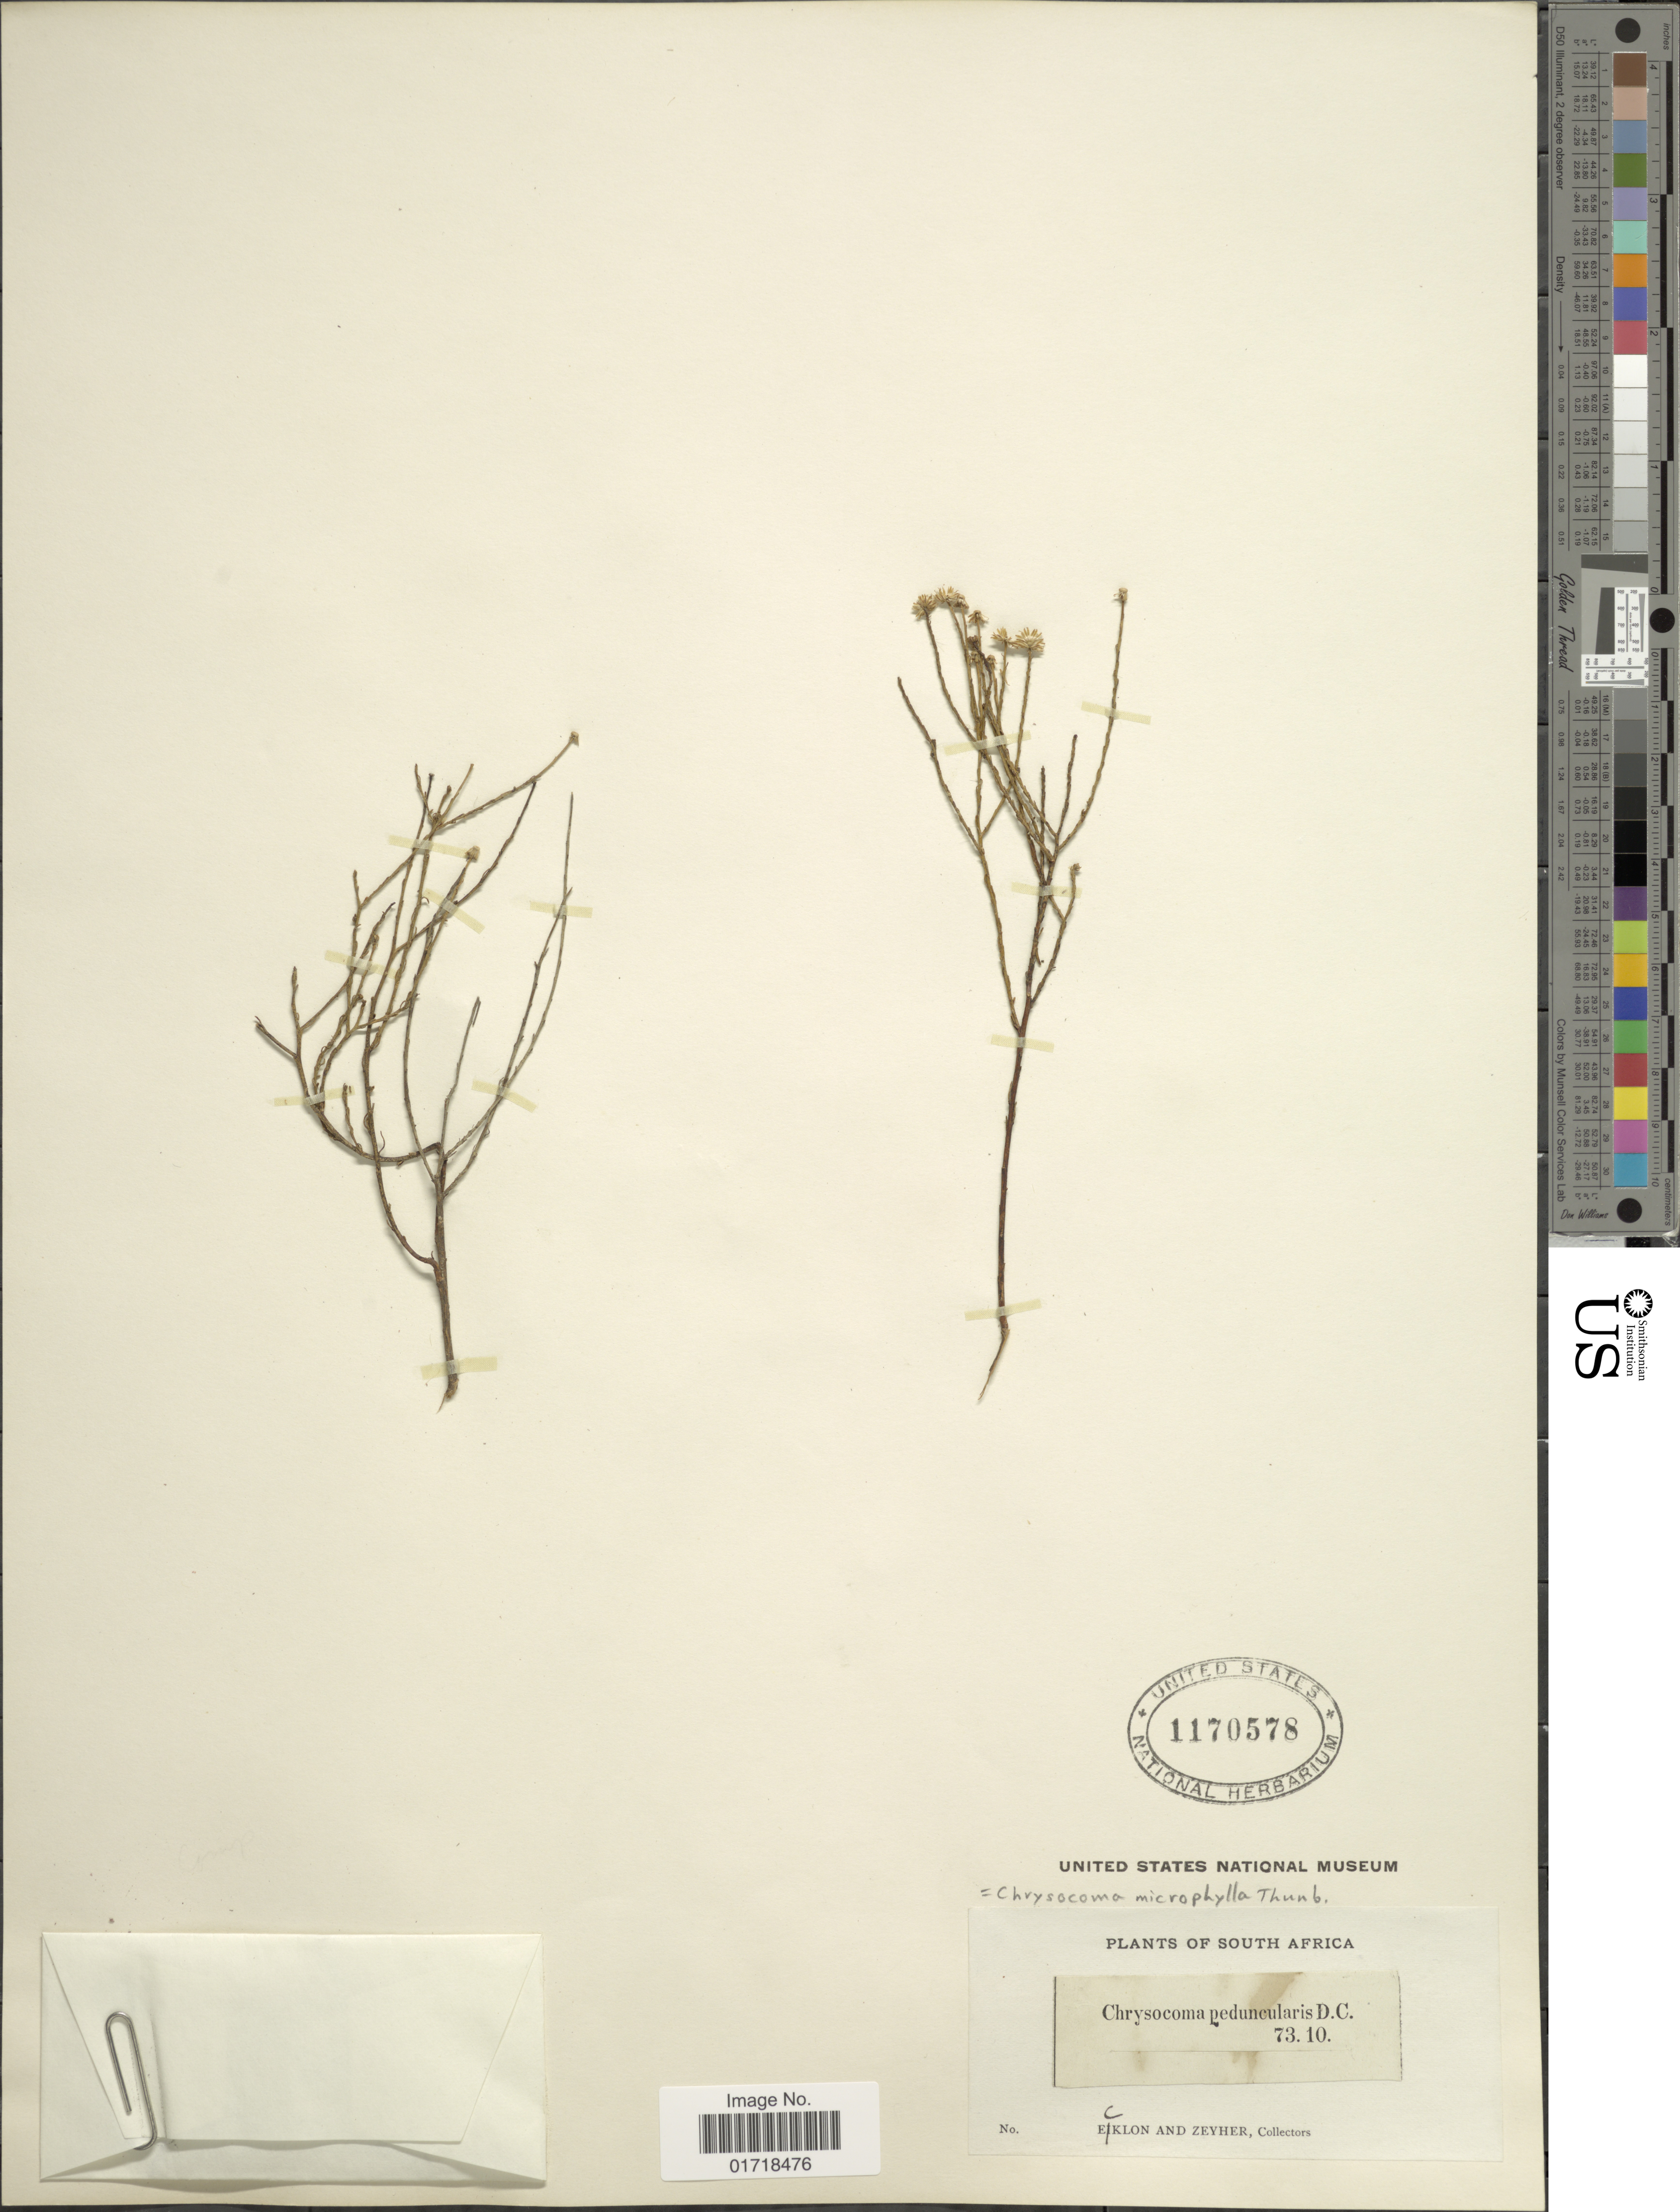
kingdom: Plantae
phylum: Tracheophyta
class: Magnoliopsida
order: Asterales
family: Asteraceae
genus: Chrysocoma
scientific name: Chrysocoma microphylla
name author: Thunb.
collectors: -. Ecklon & -. Zeyher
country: South Africa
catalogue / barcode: US 1170578